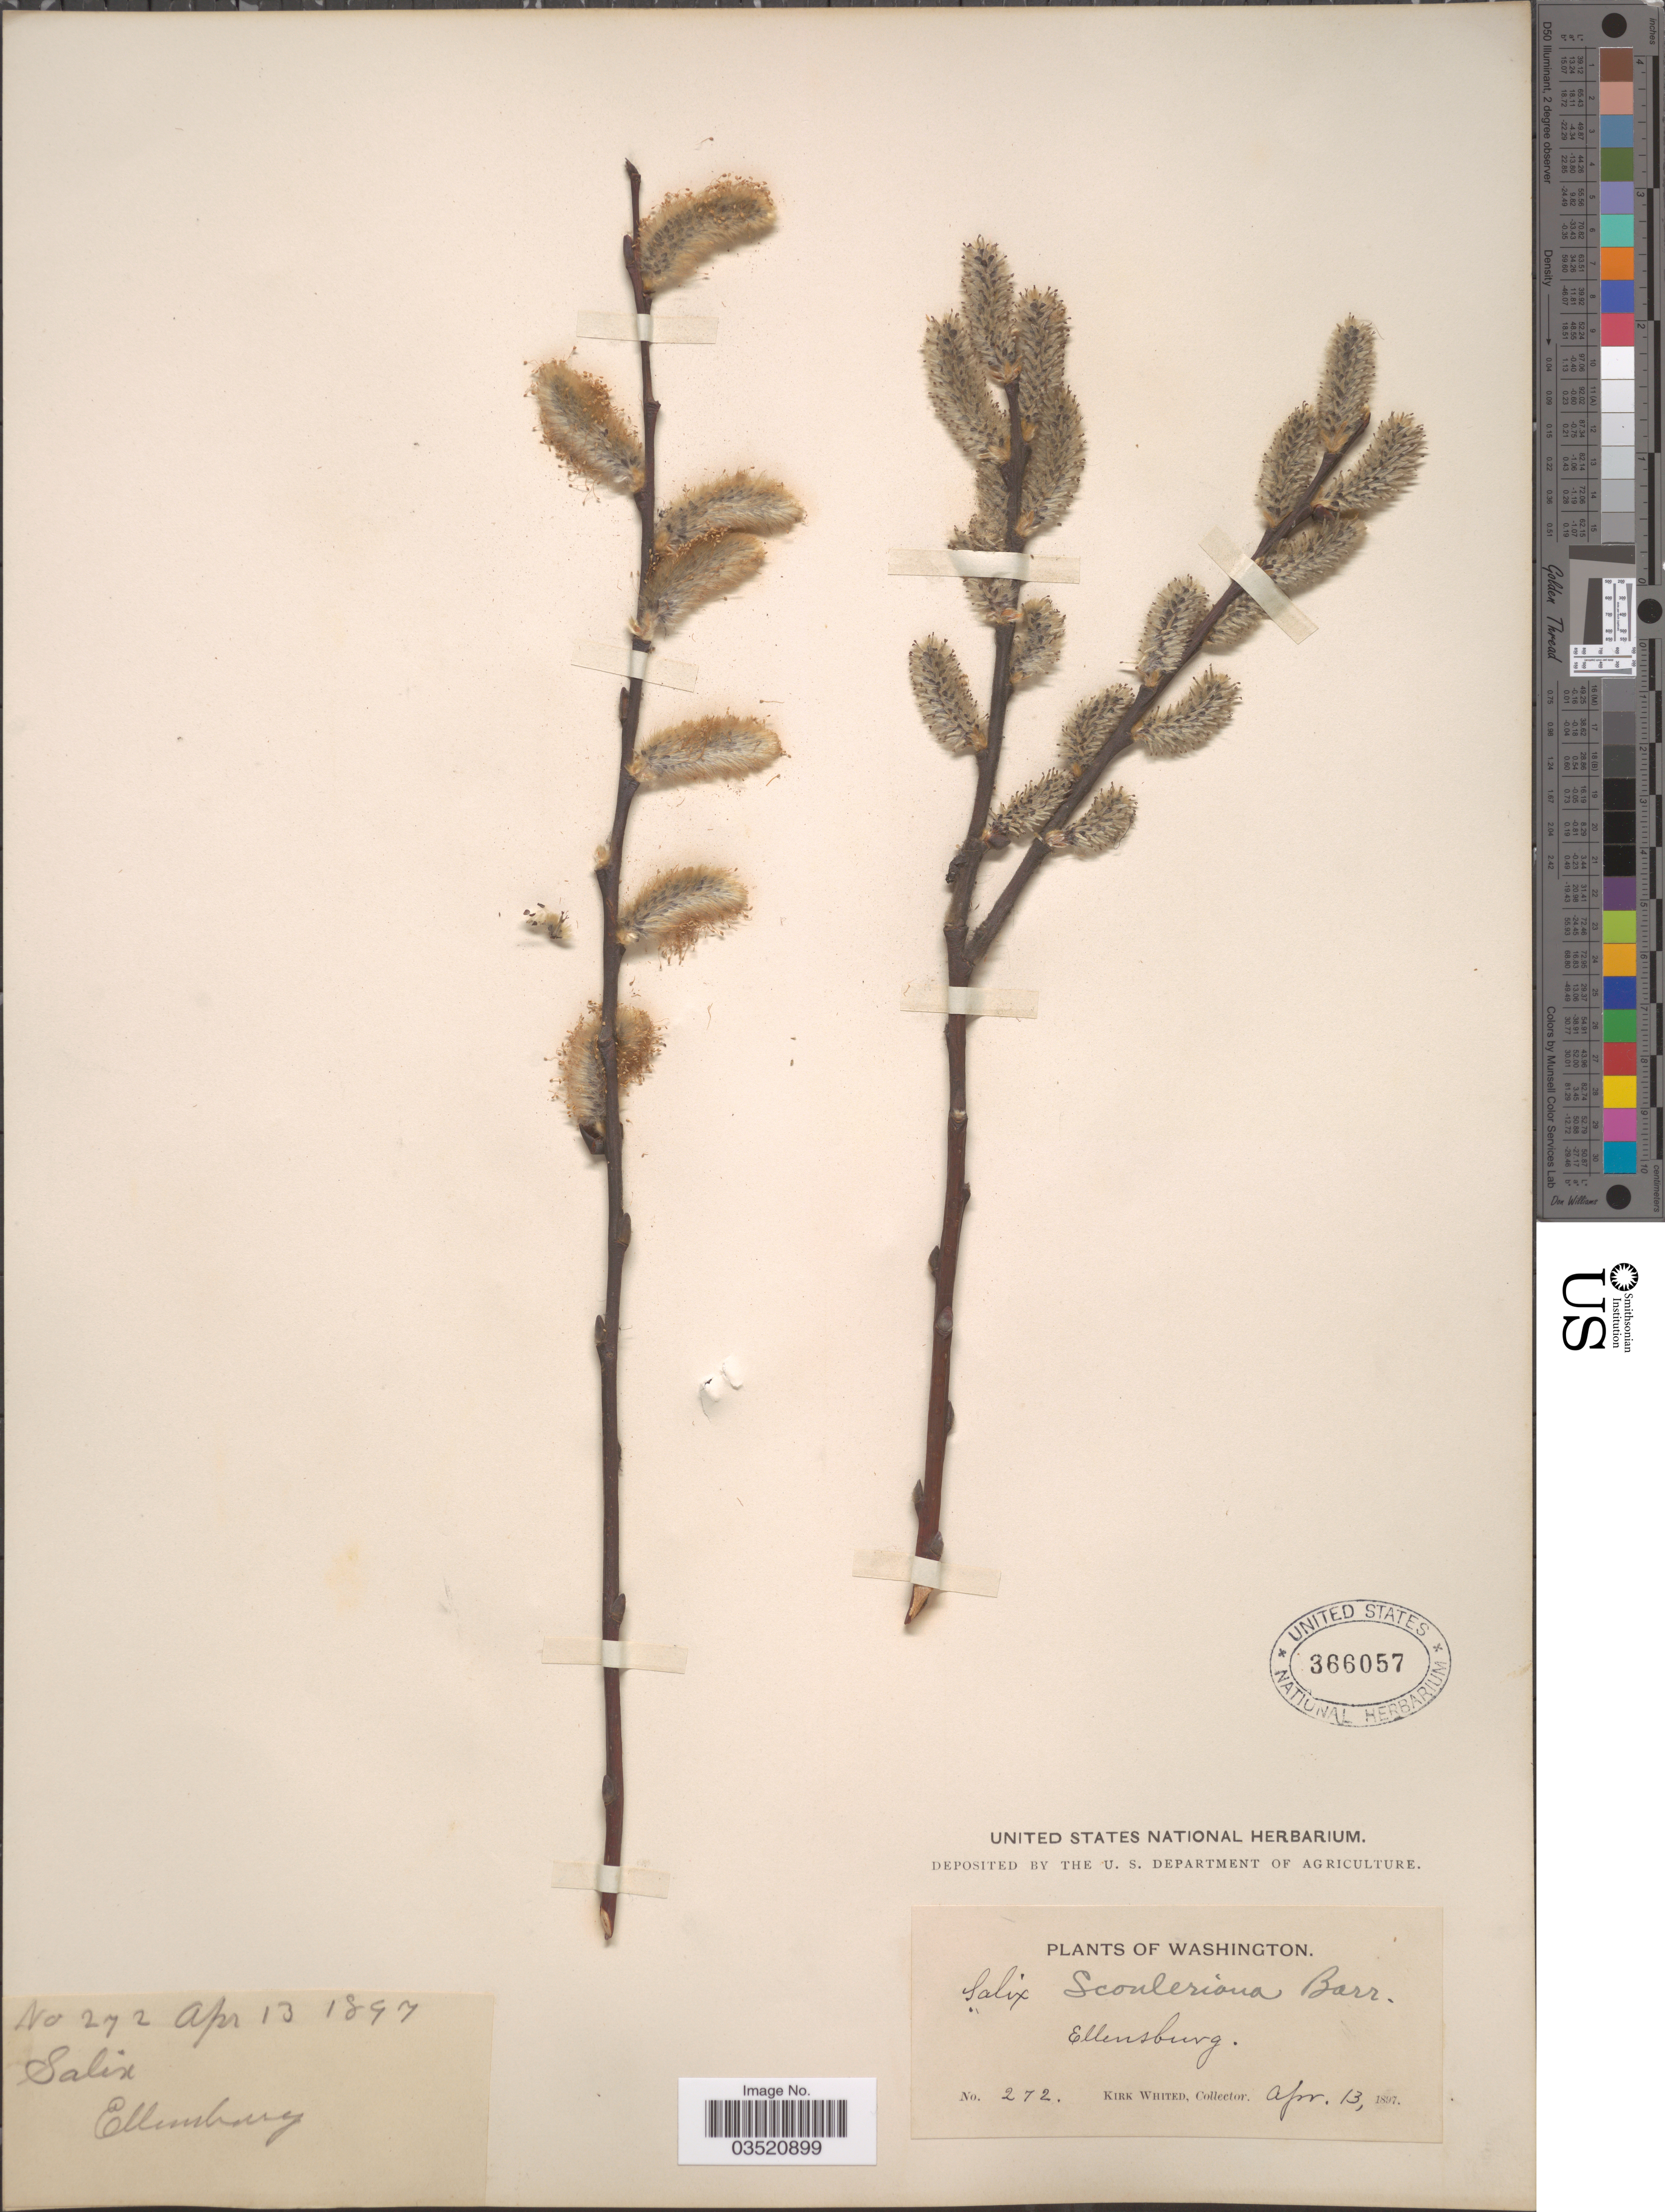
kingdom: Plantae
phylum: Tracheophyta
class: Magnoliopsida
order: Malpighiales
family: Salicaceae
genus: Salix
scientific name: Salix scouleriana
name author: Barratt ex Hook.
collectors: K. Whited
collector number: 272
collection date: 1897-04-13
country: United States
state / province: Washington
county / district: Kittitas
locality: Ellensburg.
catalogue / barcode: US 366057